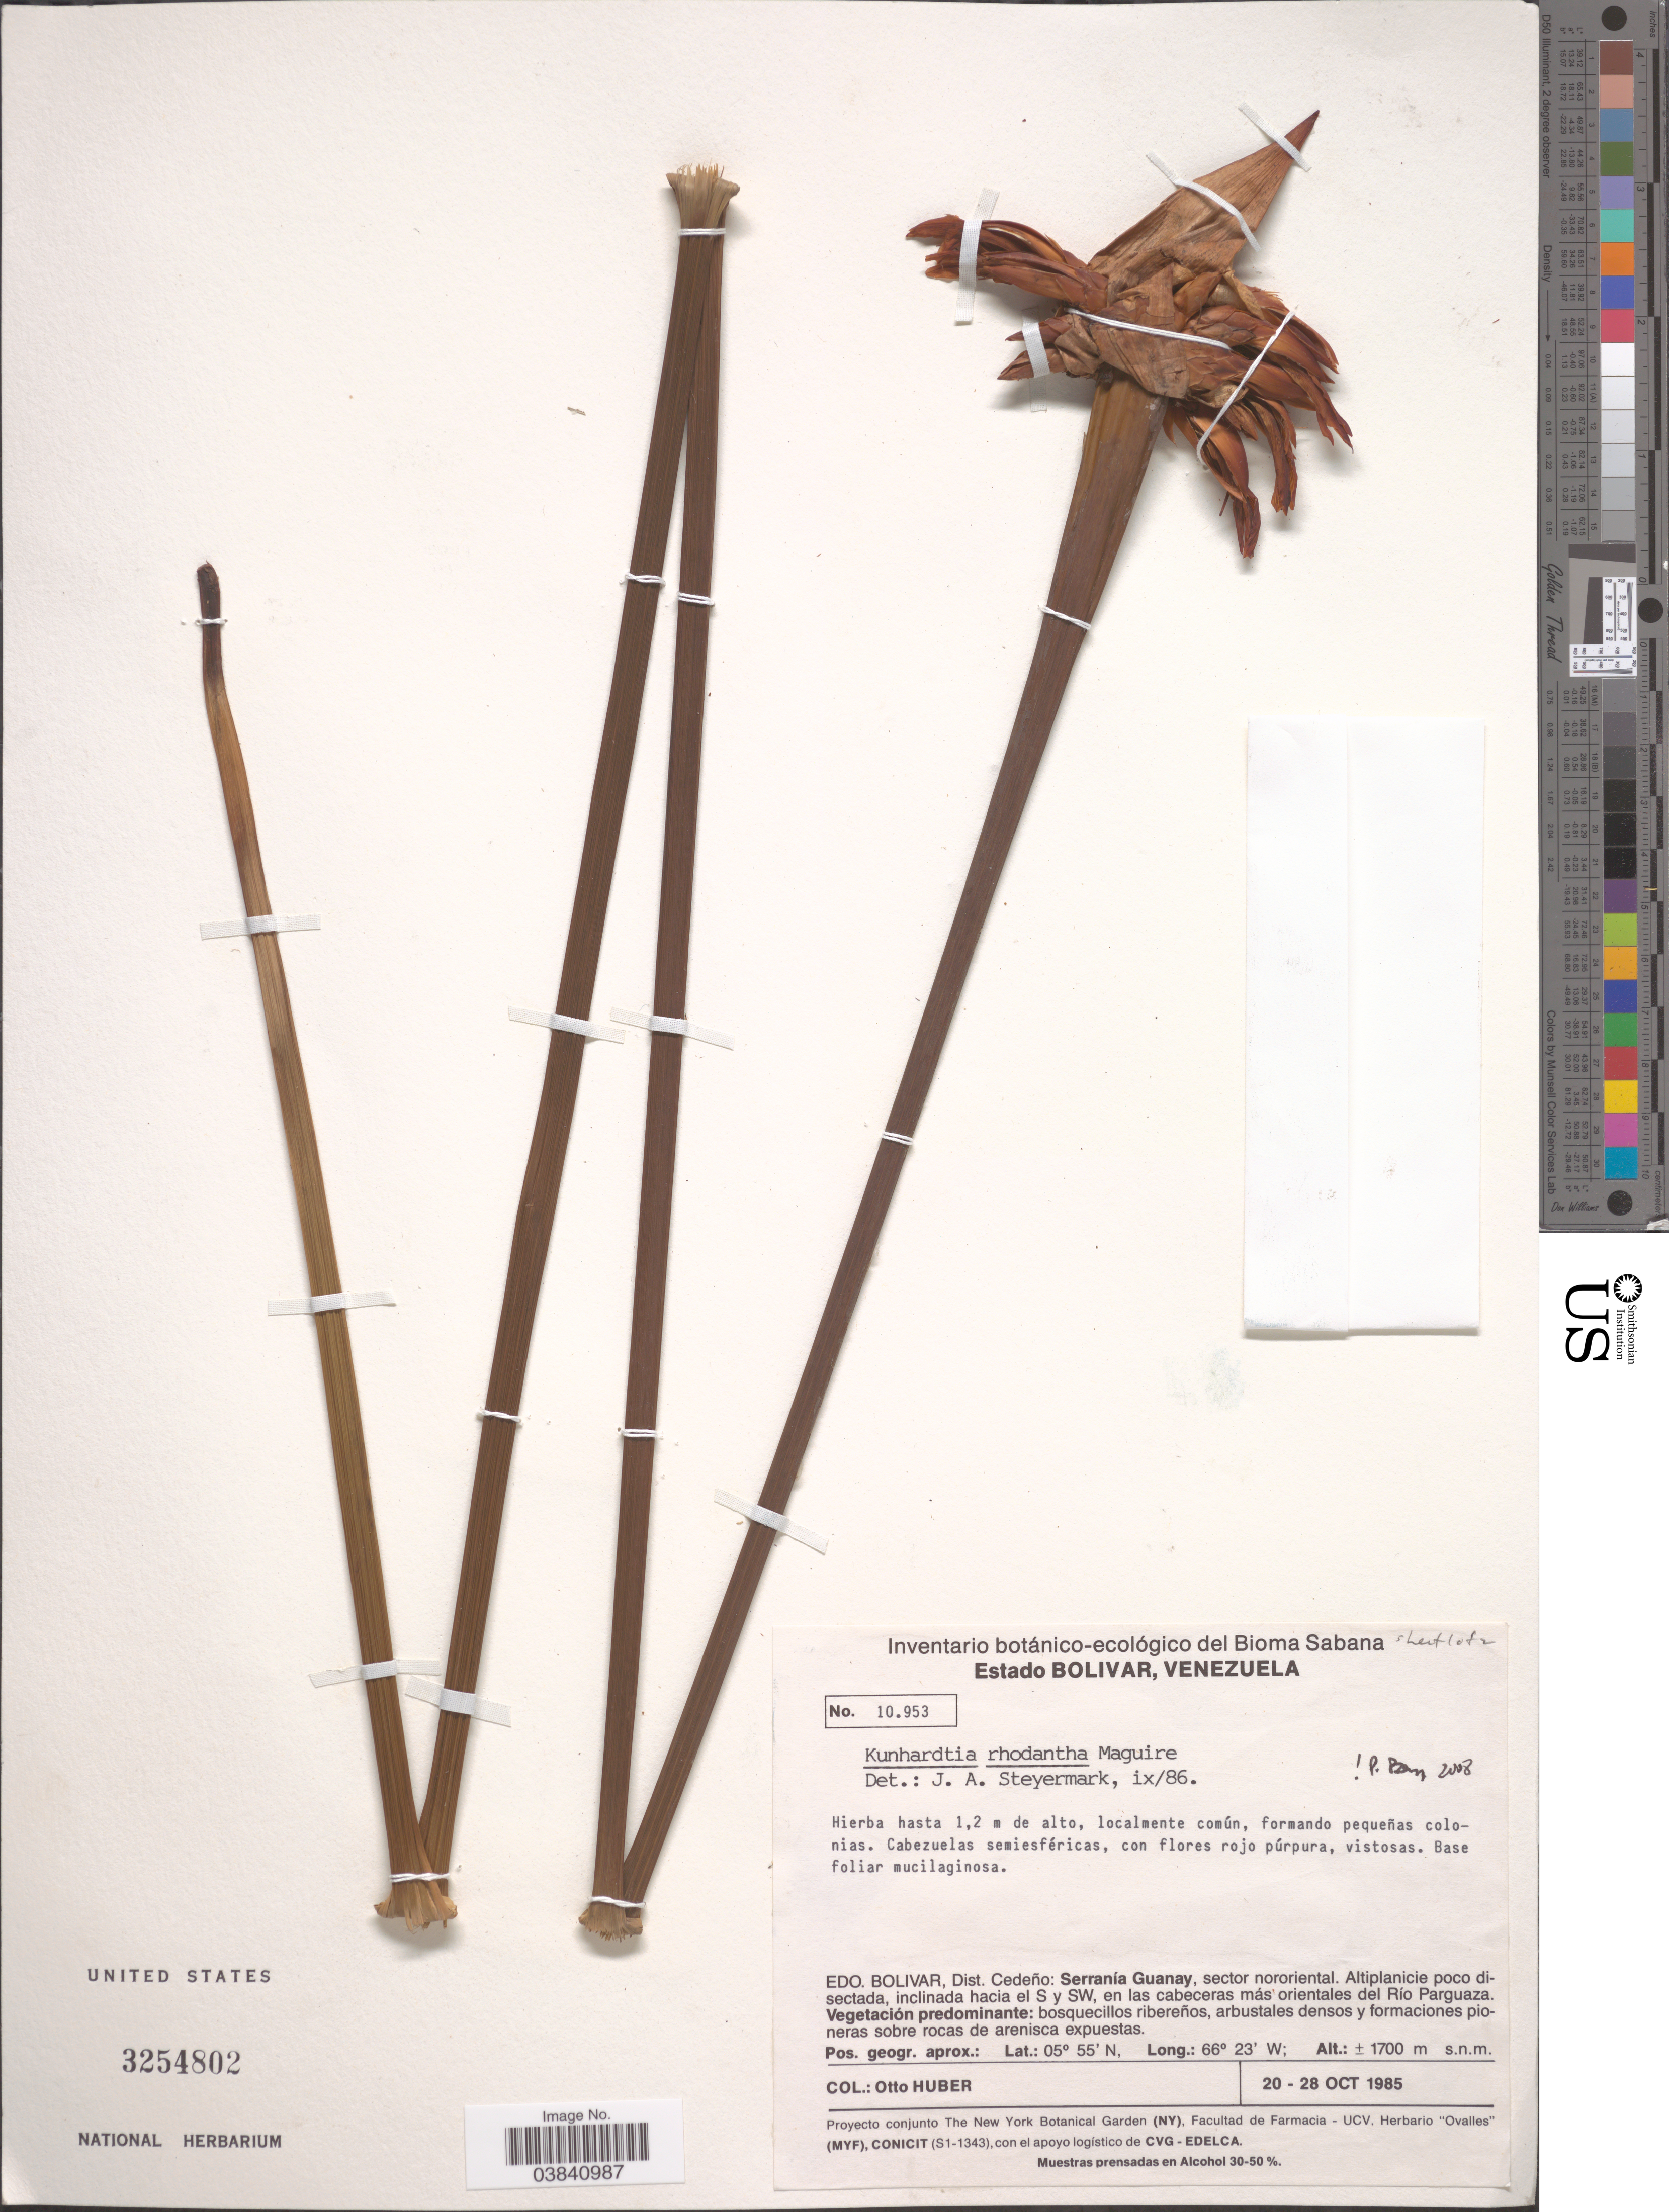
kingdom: Plantae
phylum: Tracheophyta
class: Liliopsida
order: Poales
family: Rapateaceae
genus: Kunhardtia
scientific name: Kunhardtia rhodantha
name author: Maguire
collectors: O. Huber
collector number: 10953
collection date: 1985-10-20/1985-10-28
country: Venezuela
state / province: Bolivar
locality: Dist. Cedeño: Serranía Guanay, sector nororiental. Inclinada hacia el S y SW, en las cabeceras más orientales del Rîo Parguaza.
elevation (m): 1700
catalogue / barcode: US 3254802